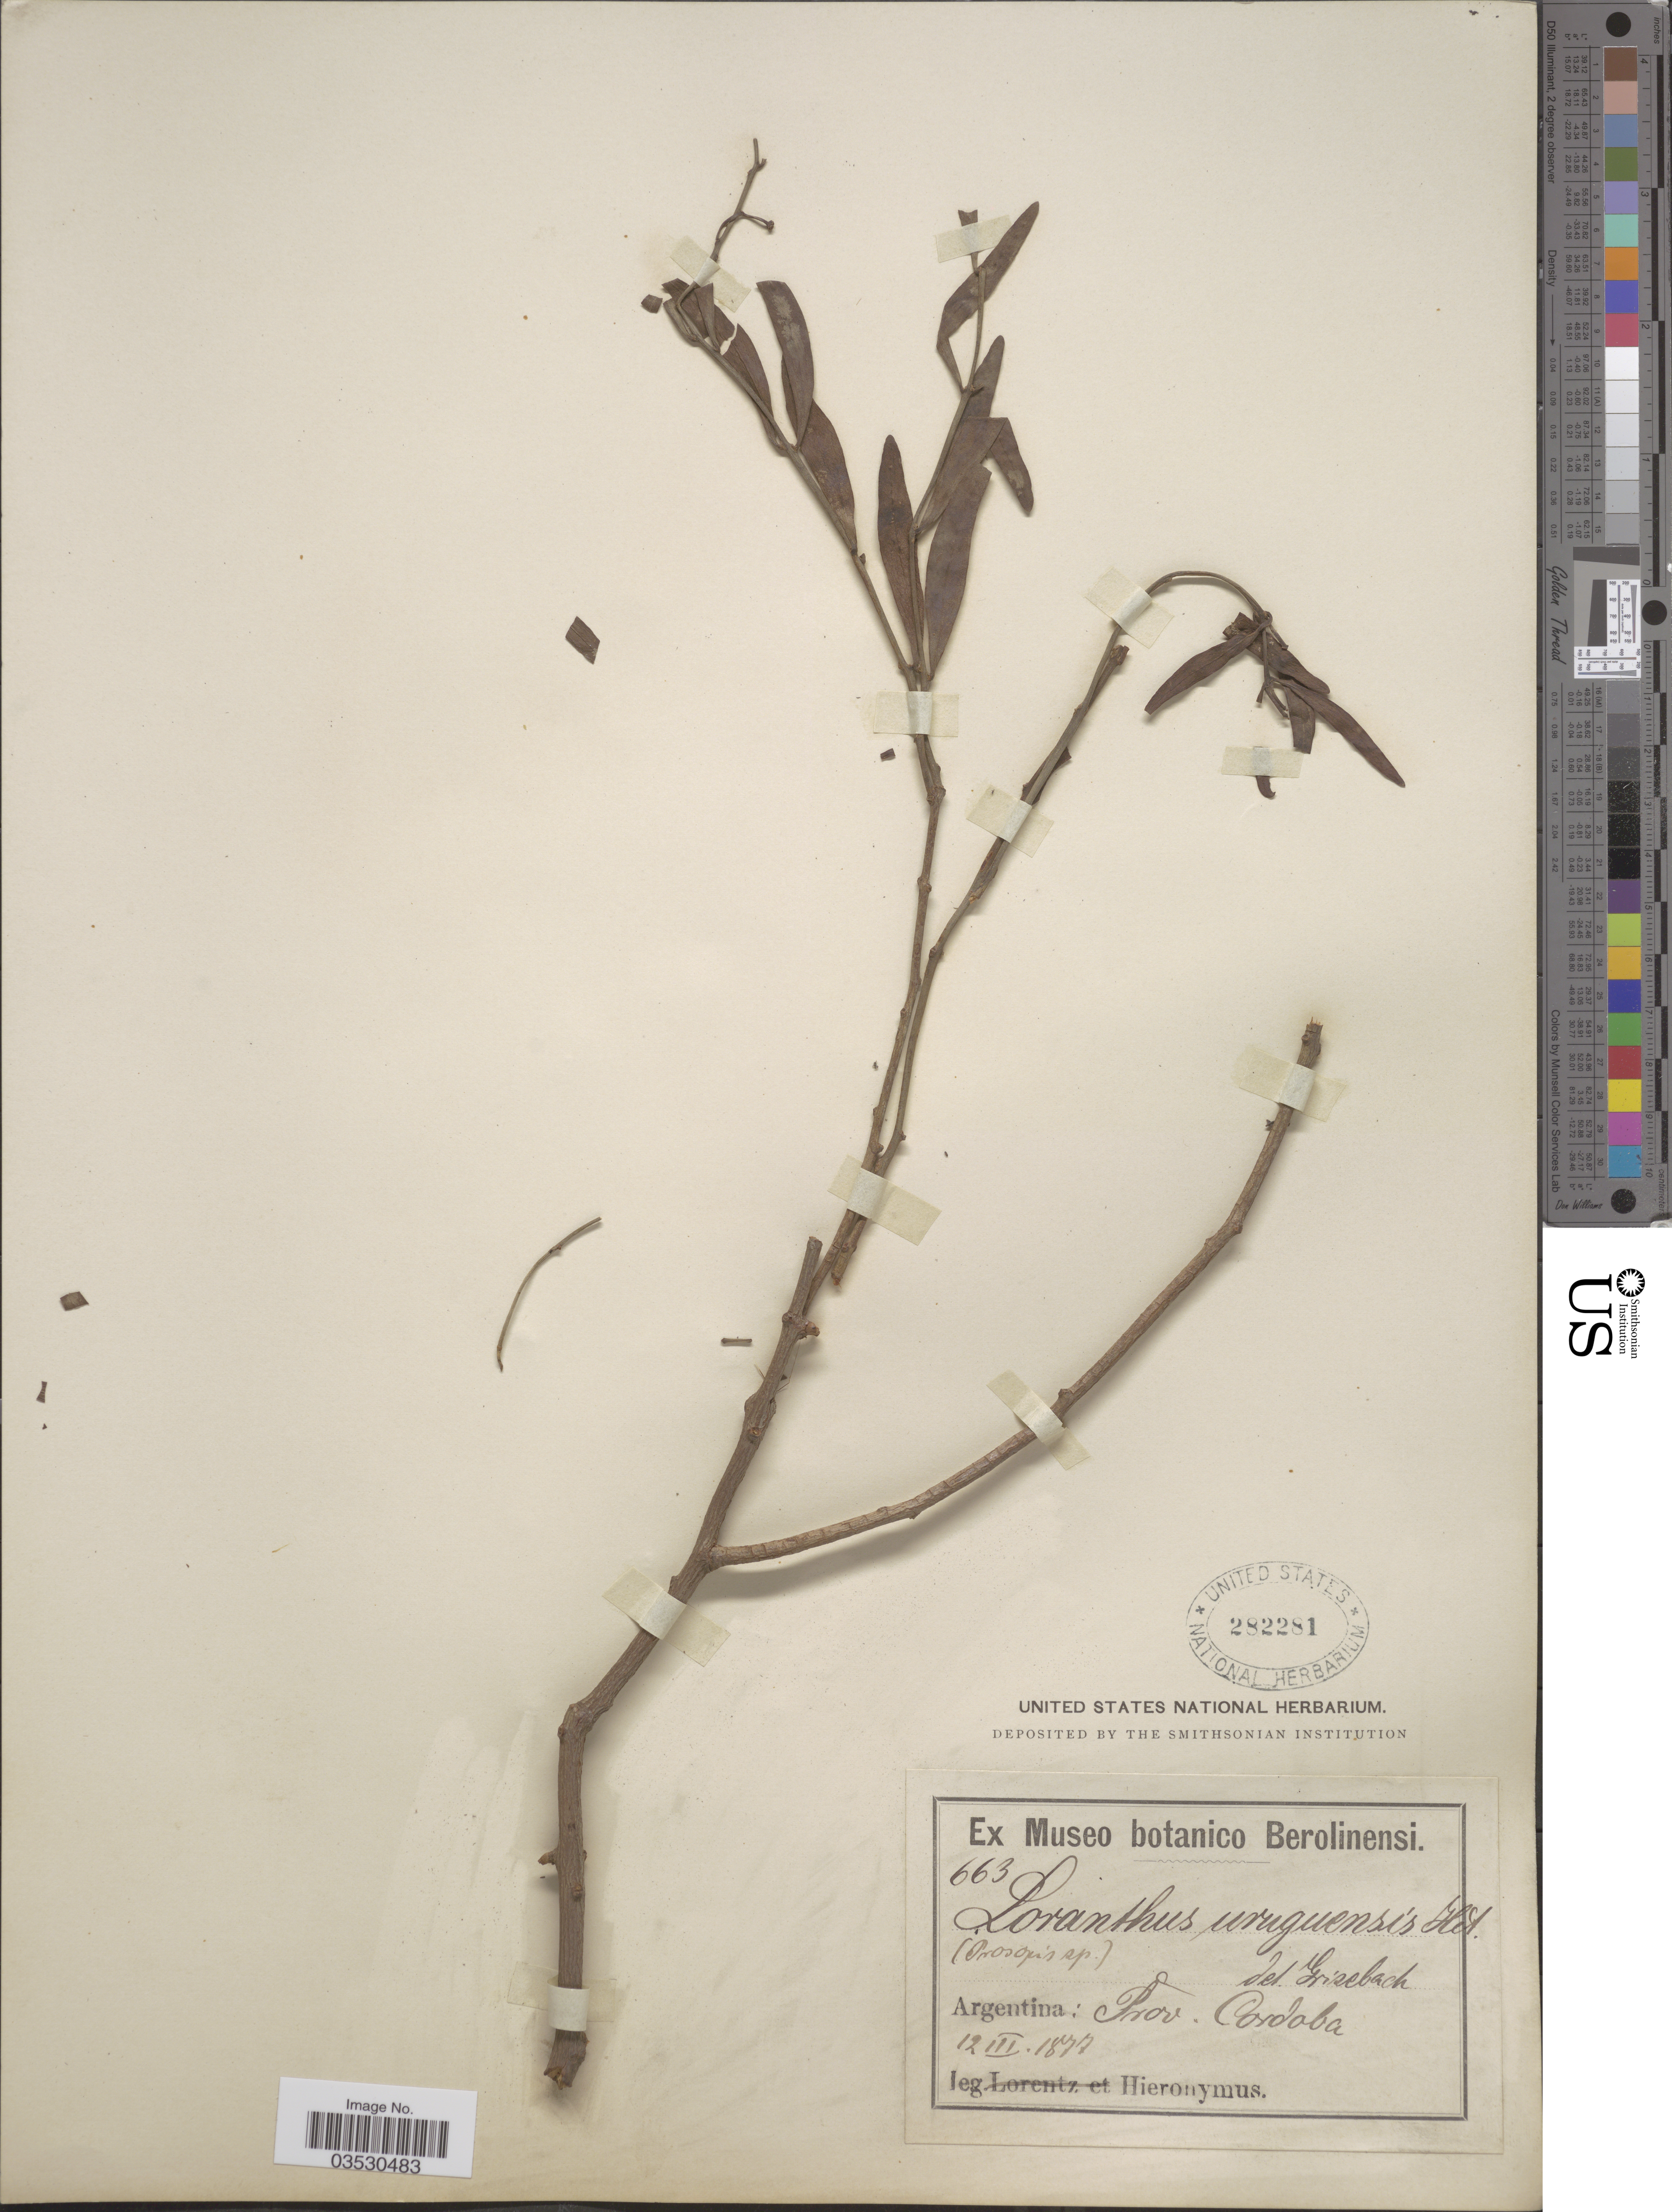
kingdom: Plantae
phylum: Tracheophyta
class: Magnoliopsida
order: Santalales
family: Loranthaceae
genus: Struthanthus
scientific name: Struthanthus uraguensis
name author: G. Don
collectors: -. Hieronymus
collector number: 663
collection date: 1877-03-12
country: Argentina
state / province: Cordoba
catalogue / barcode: US 282281